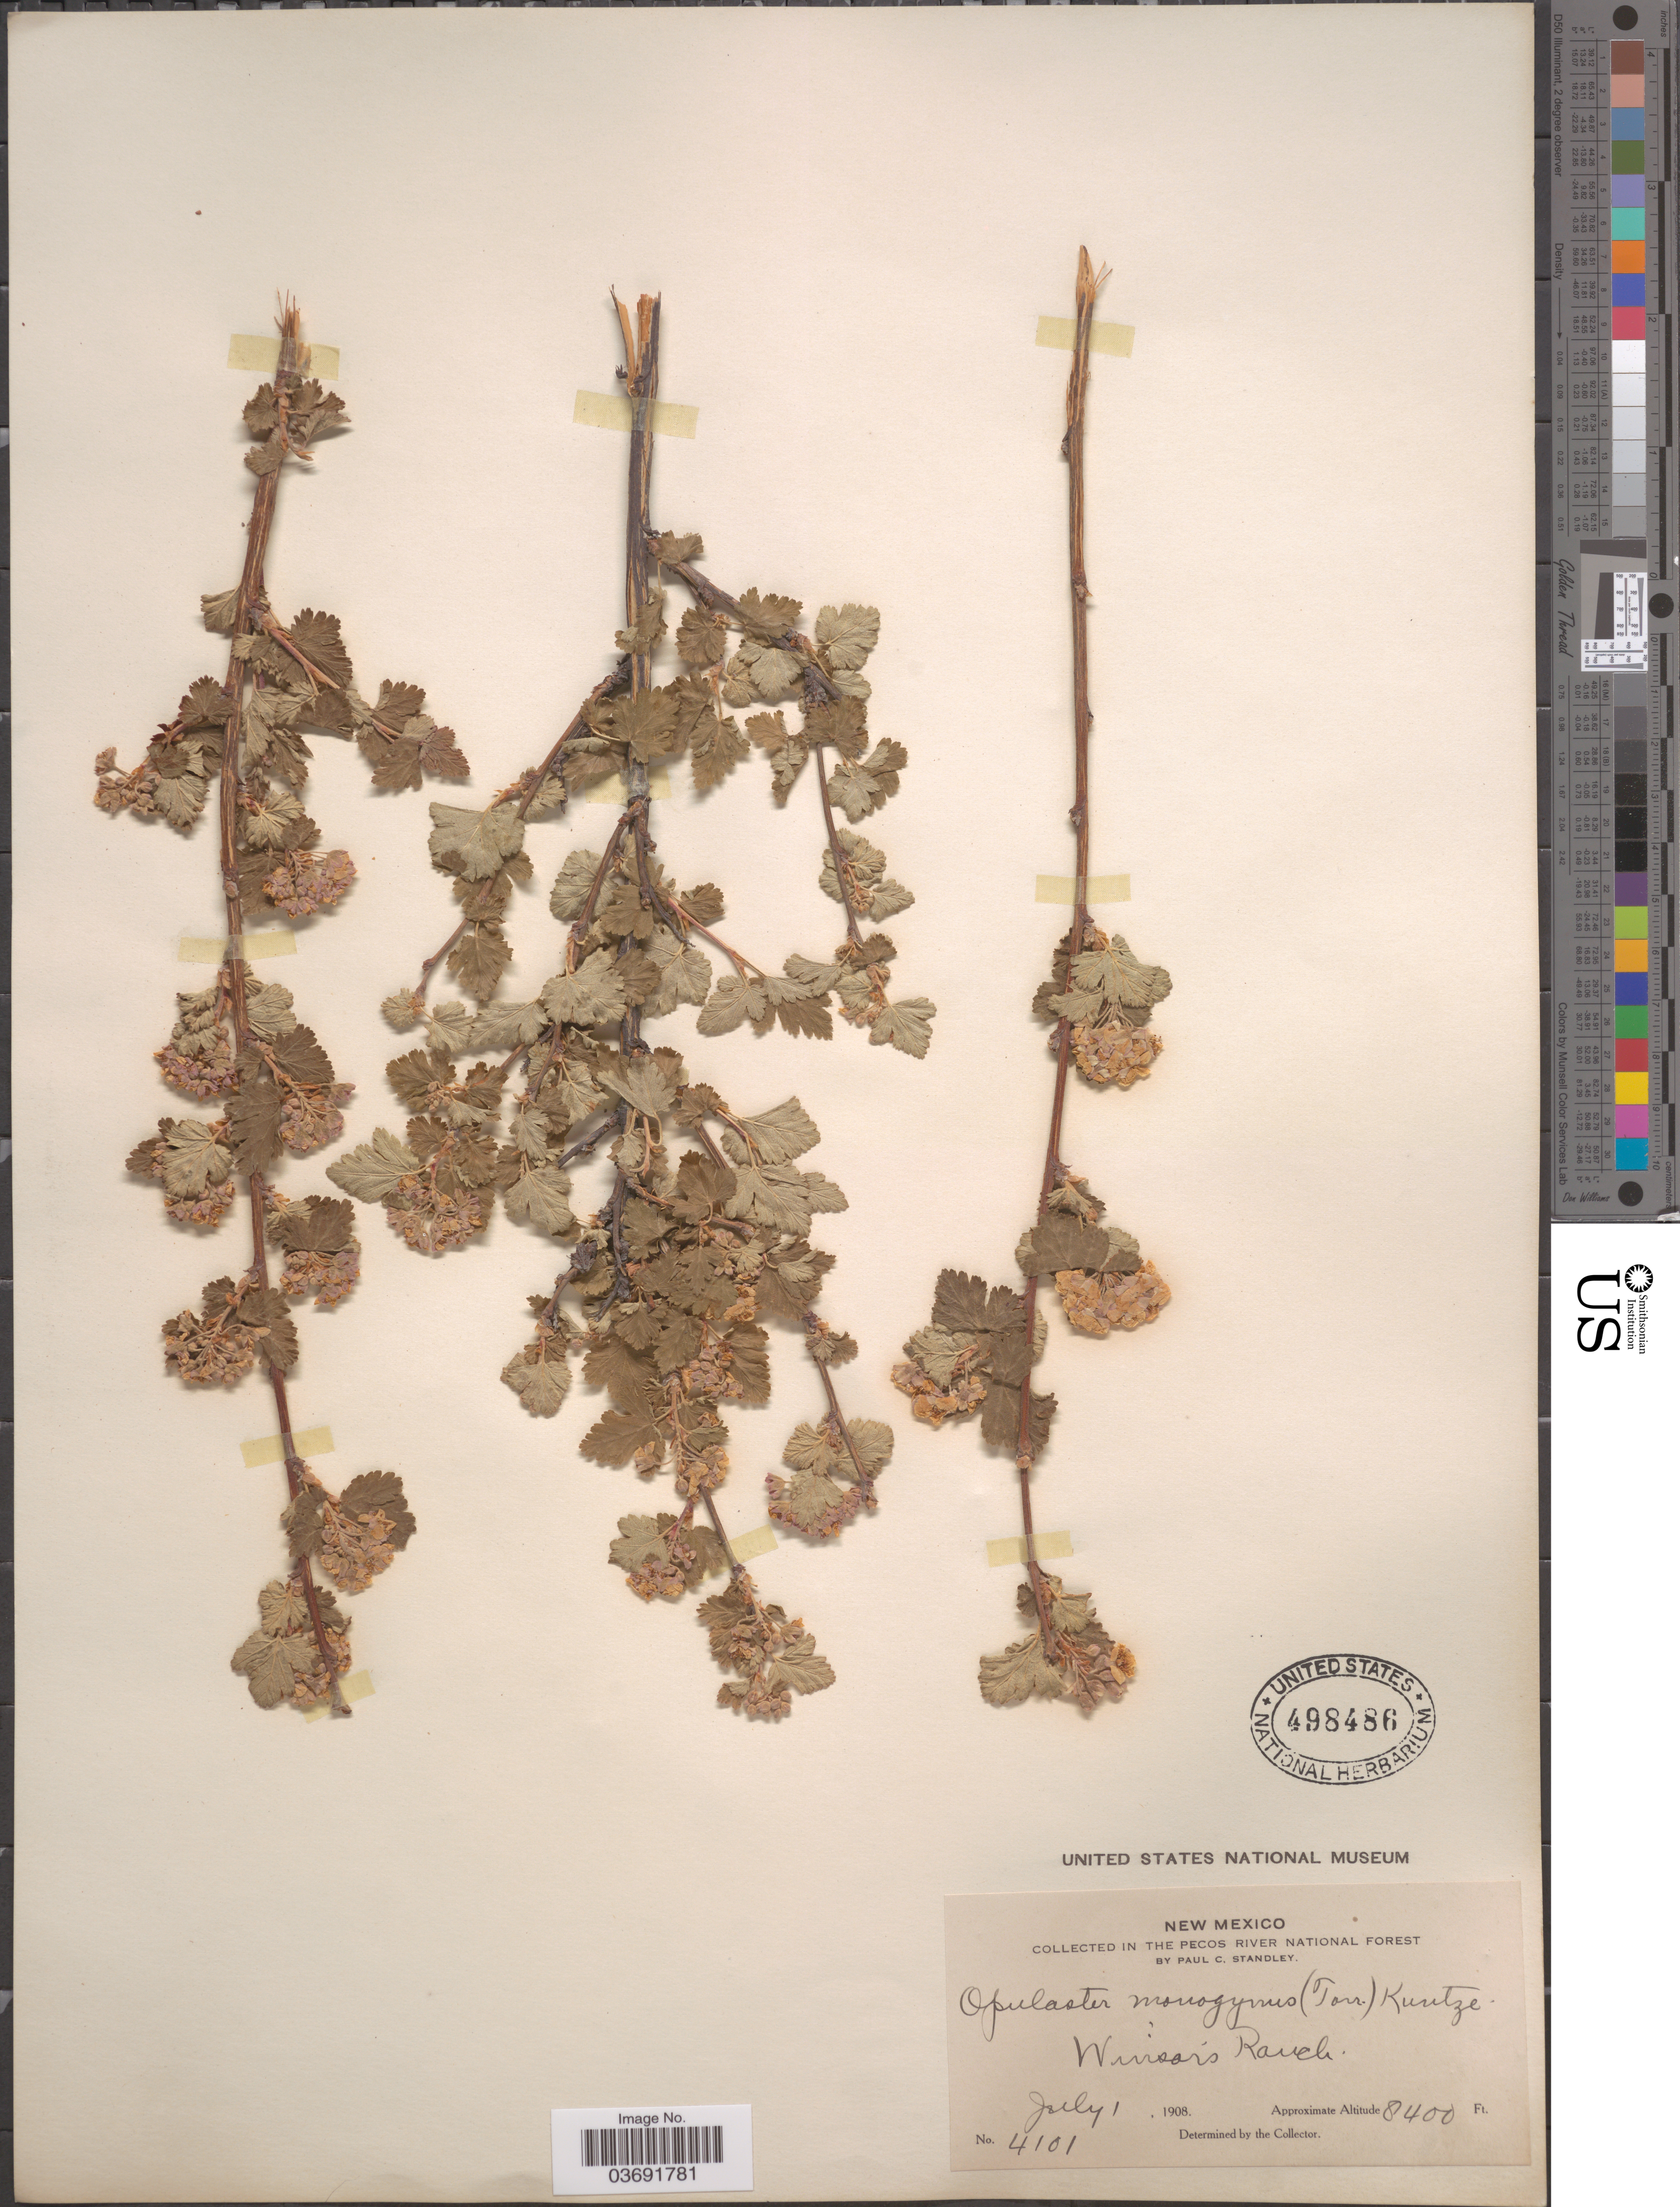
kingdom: Plantae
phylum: Tracheophyta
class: Magnoliopsida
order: Rosales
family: Rosaceae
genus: Physocarpus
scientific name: Physocarpus monogynus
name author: (Torr.) J.M. Coult.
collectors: P. C. Standley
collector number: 4101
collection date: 1908-07-01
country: United States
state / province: New Mexico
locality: In the Pecos River National Forest. Winsor's Ranch.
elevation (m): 2560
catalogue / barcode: US 498486